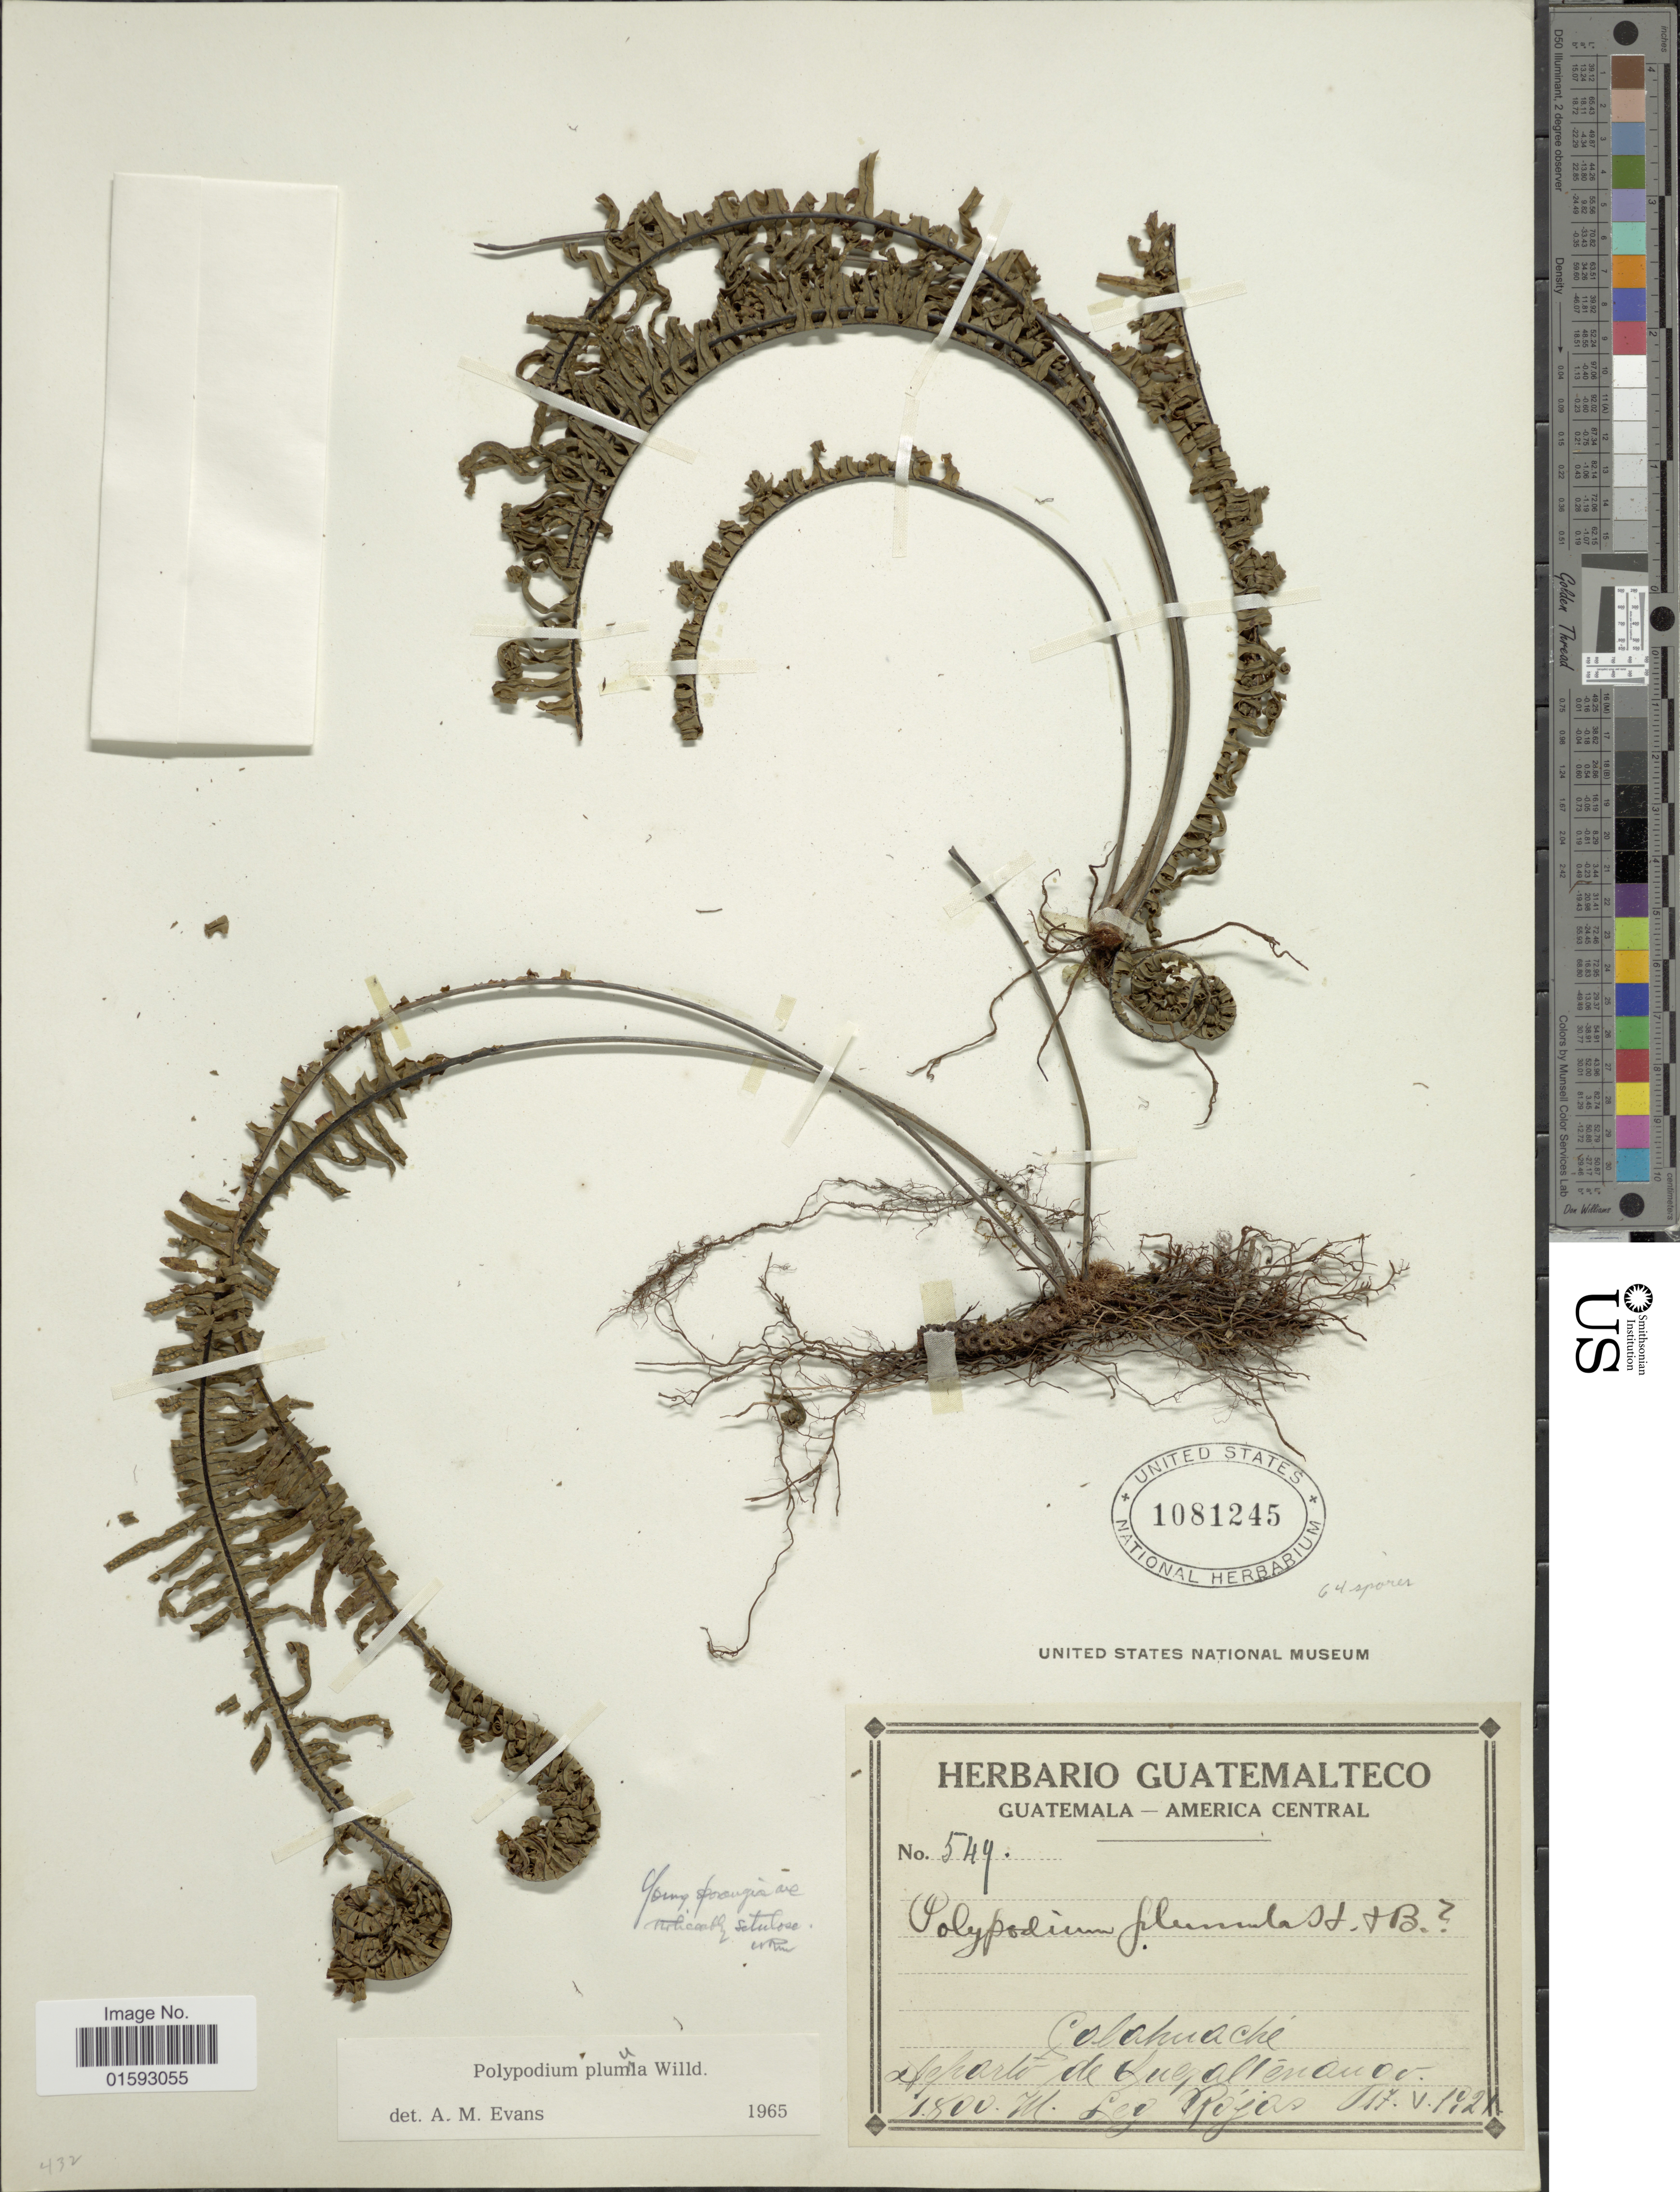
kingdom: Plantae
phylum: Tracheophyta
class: Polypodiopsida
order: Polypodiales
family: Polypodiaceae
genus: Pecluma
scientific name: Pecluma plumula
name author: (Humb. & Bonpl. ex Willd.) M.G. Price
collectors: Rojas, --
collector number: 54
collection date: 1921-05-17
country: Guatemala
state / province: Quetzaltenango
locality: Calahuache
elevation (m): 1800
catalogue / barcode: US 1081245